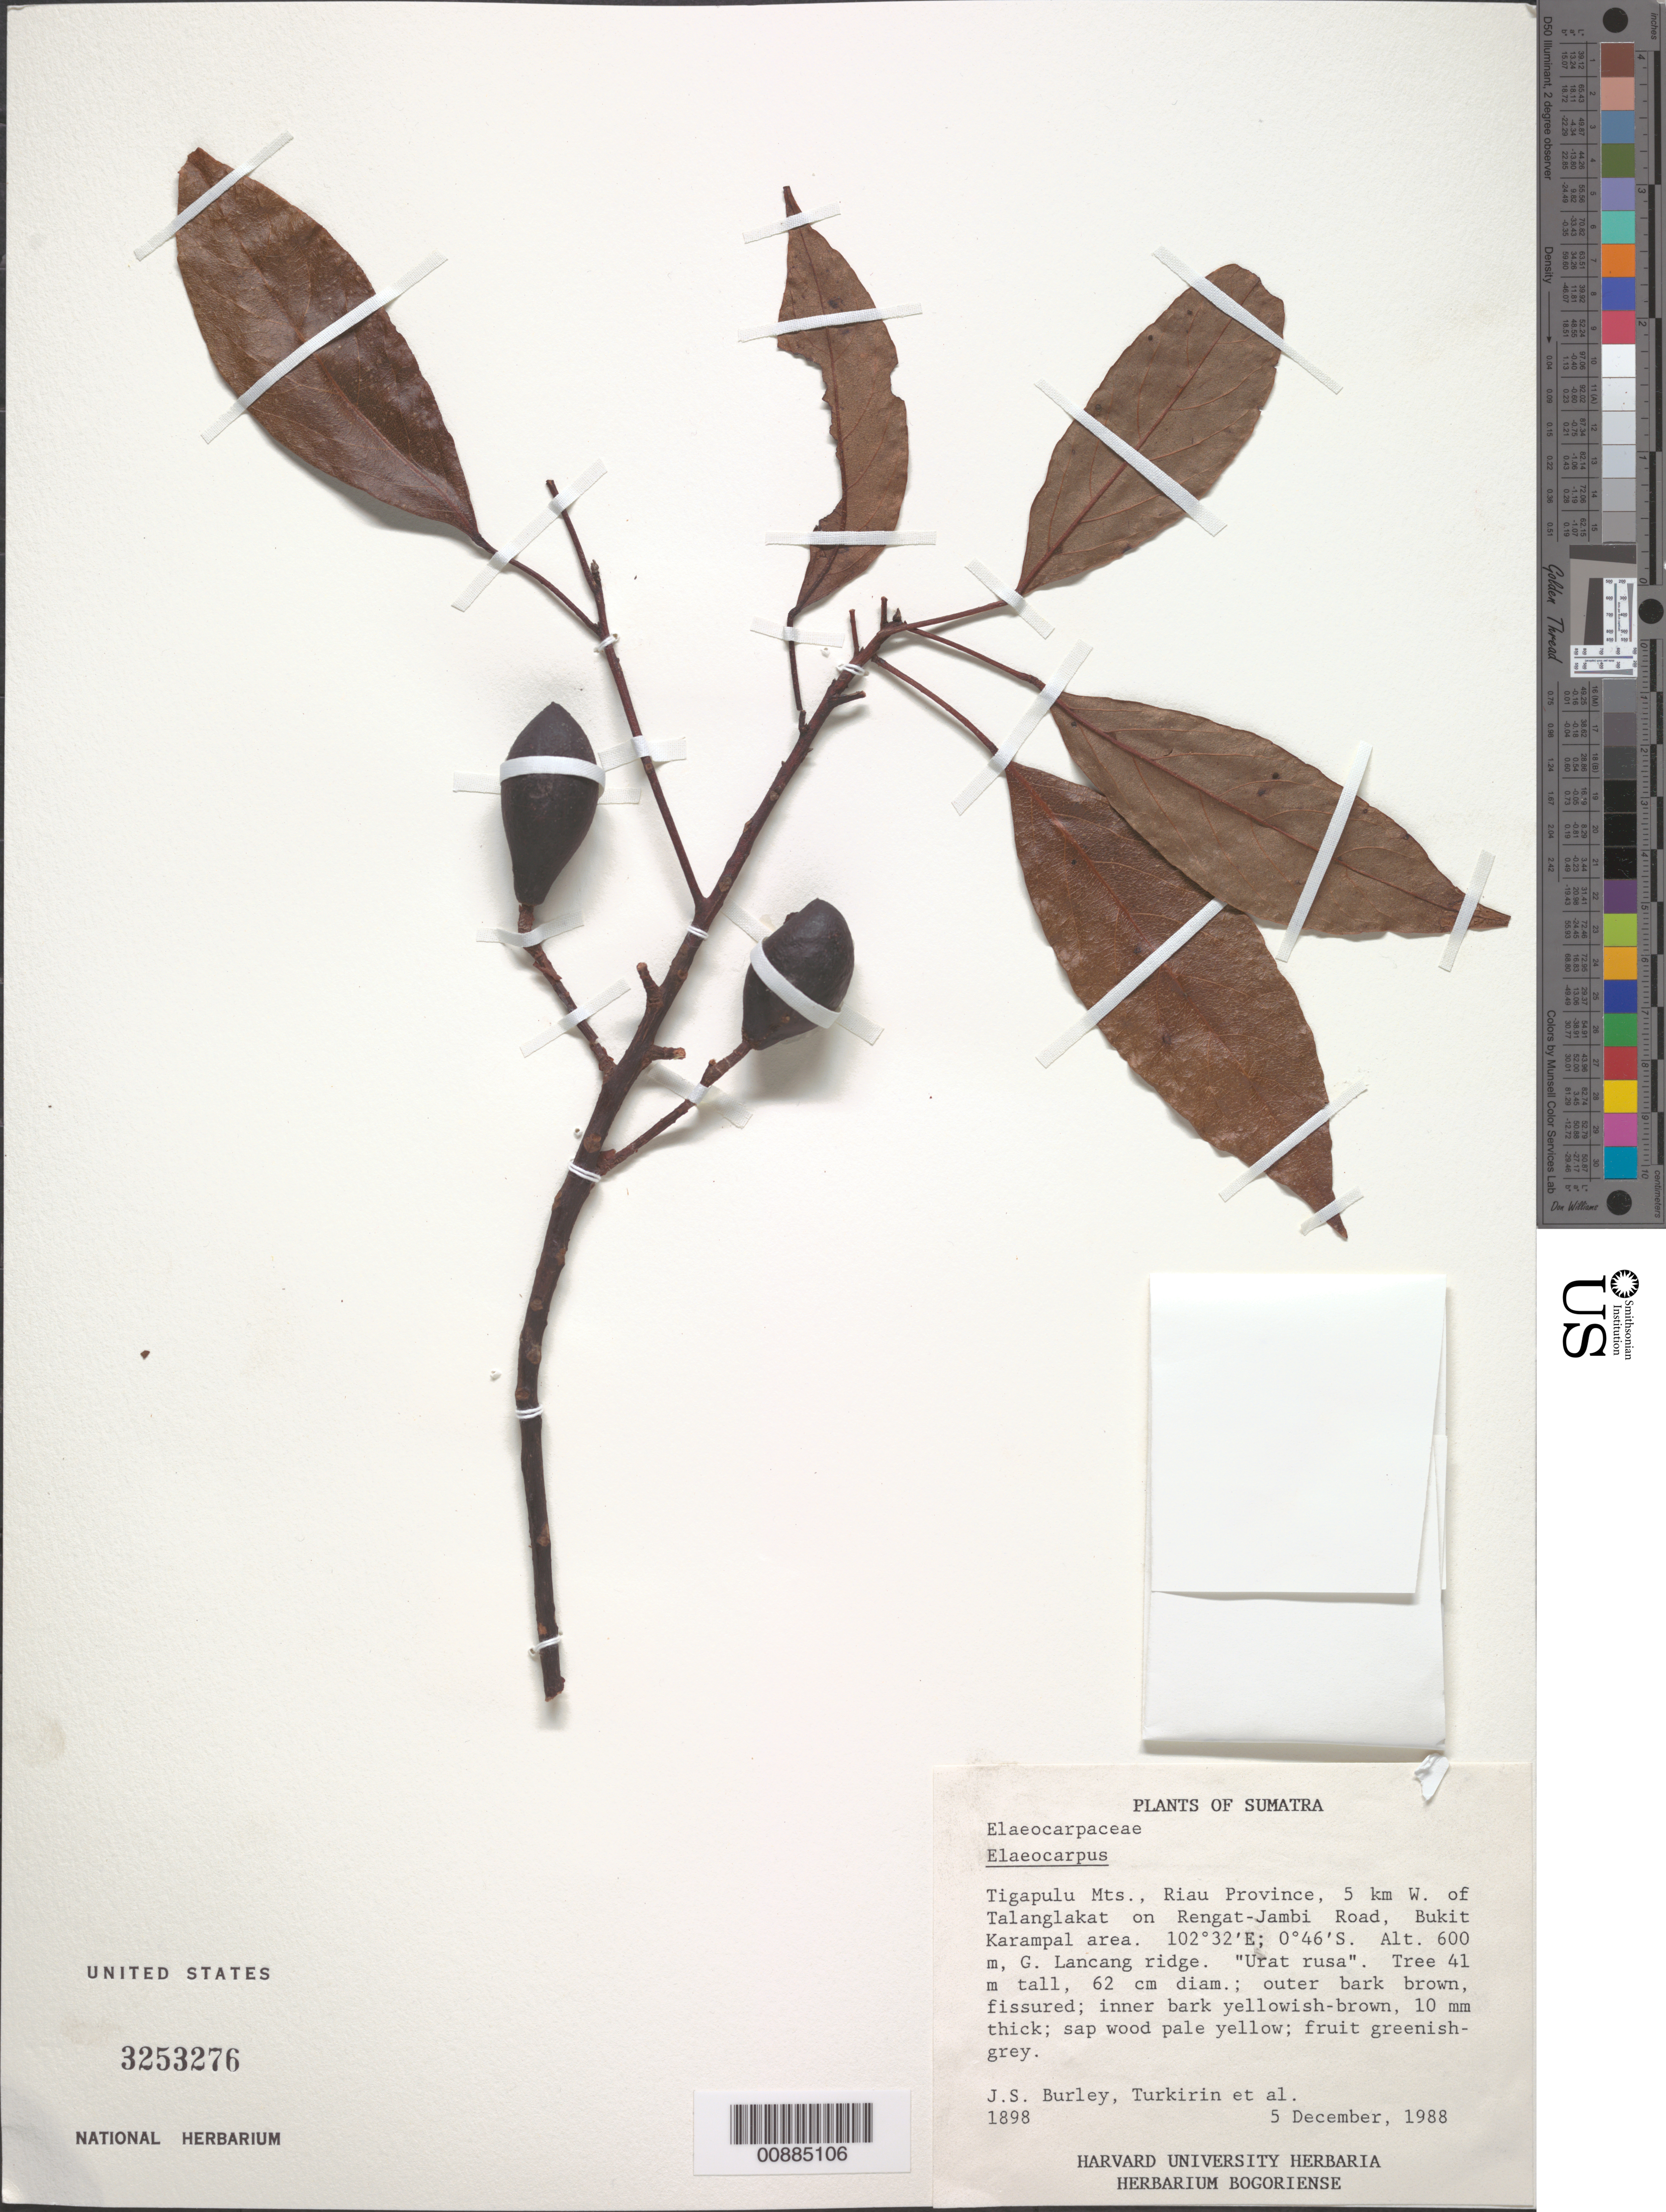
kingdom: Plantae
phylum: Tracheophyta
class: Magnoliopsida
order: Oxalidales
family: Elaeocarpaceae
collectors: J. S. Burley, -. Turkirin & et al.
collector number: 1898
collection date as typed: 05 Dec 1988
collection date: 1988-12-05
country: Indonesia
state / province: Sumatra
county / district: Riau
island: Sumatra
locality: Bukit Karampal area, 5 km W. of Talanglakat on Rengat-Jambi Road. Tigapulu Mts.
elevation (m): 600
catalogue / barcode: US 3253276